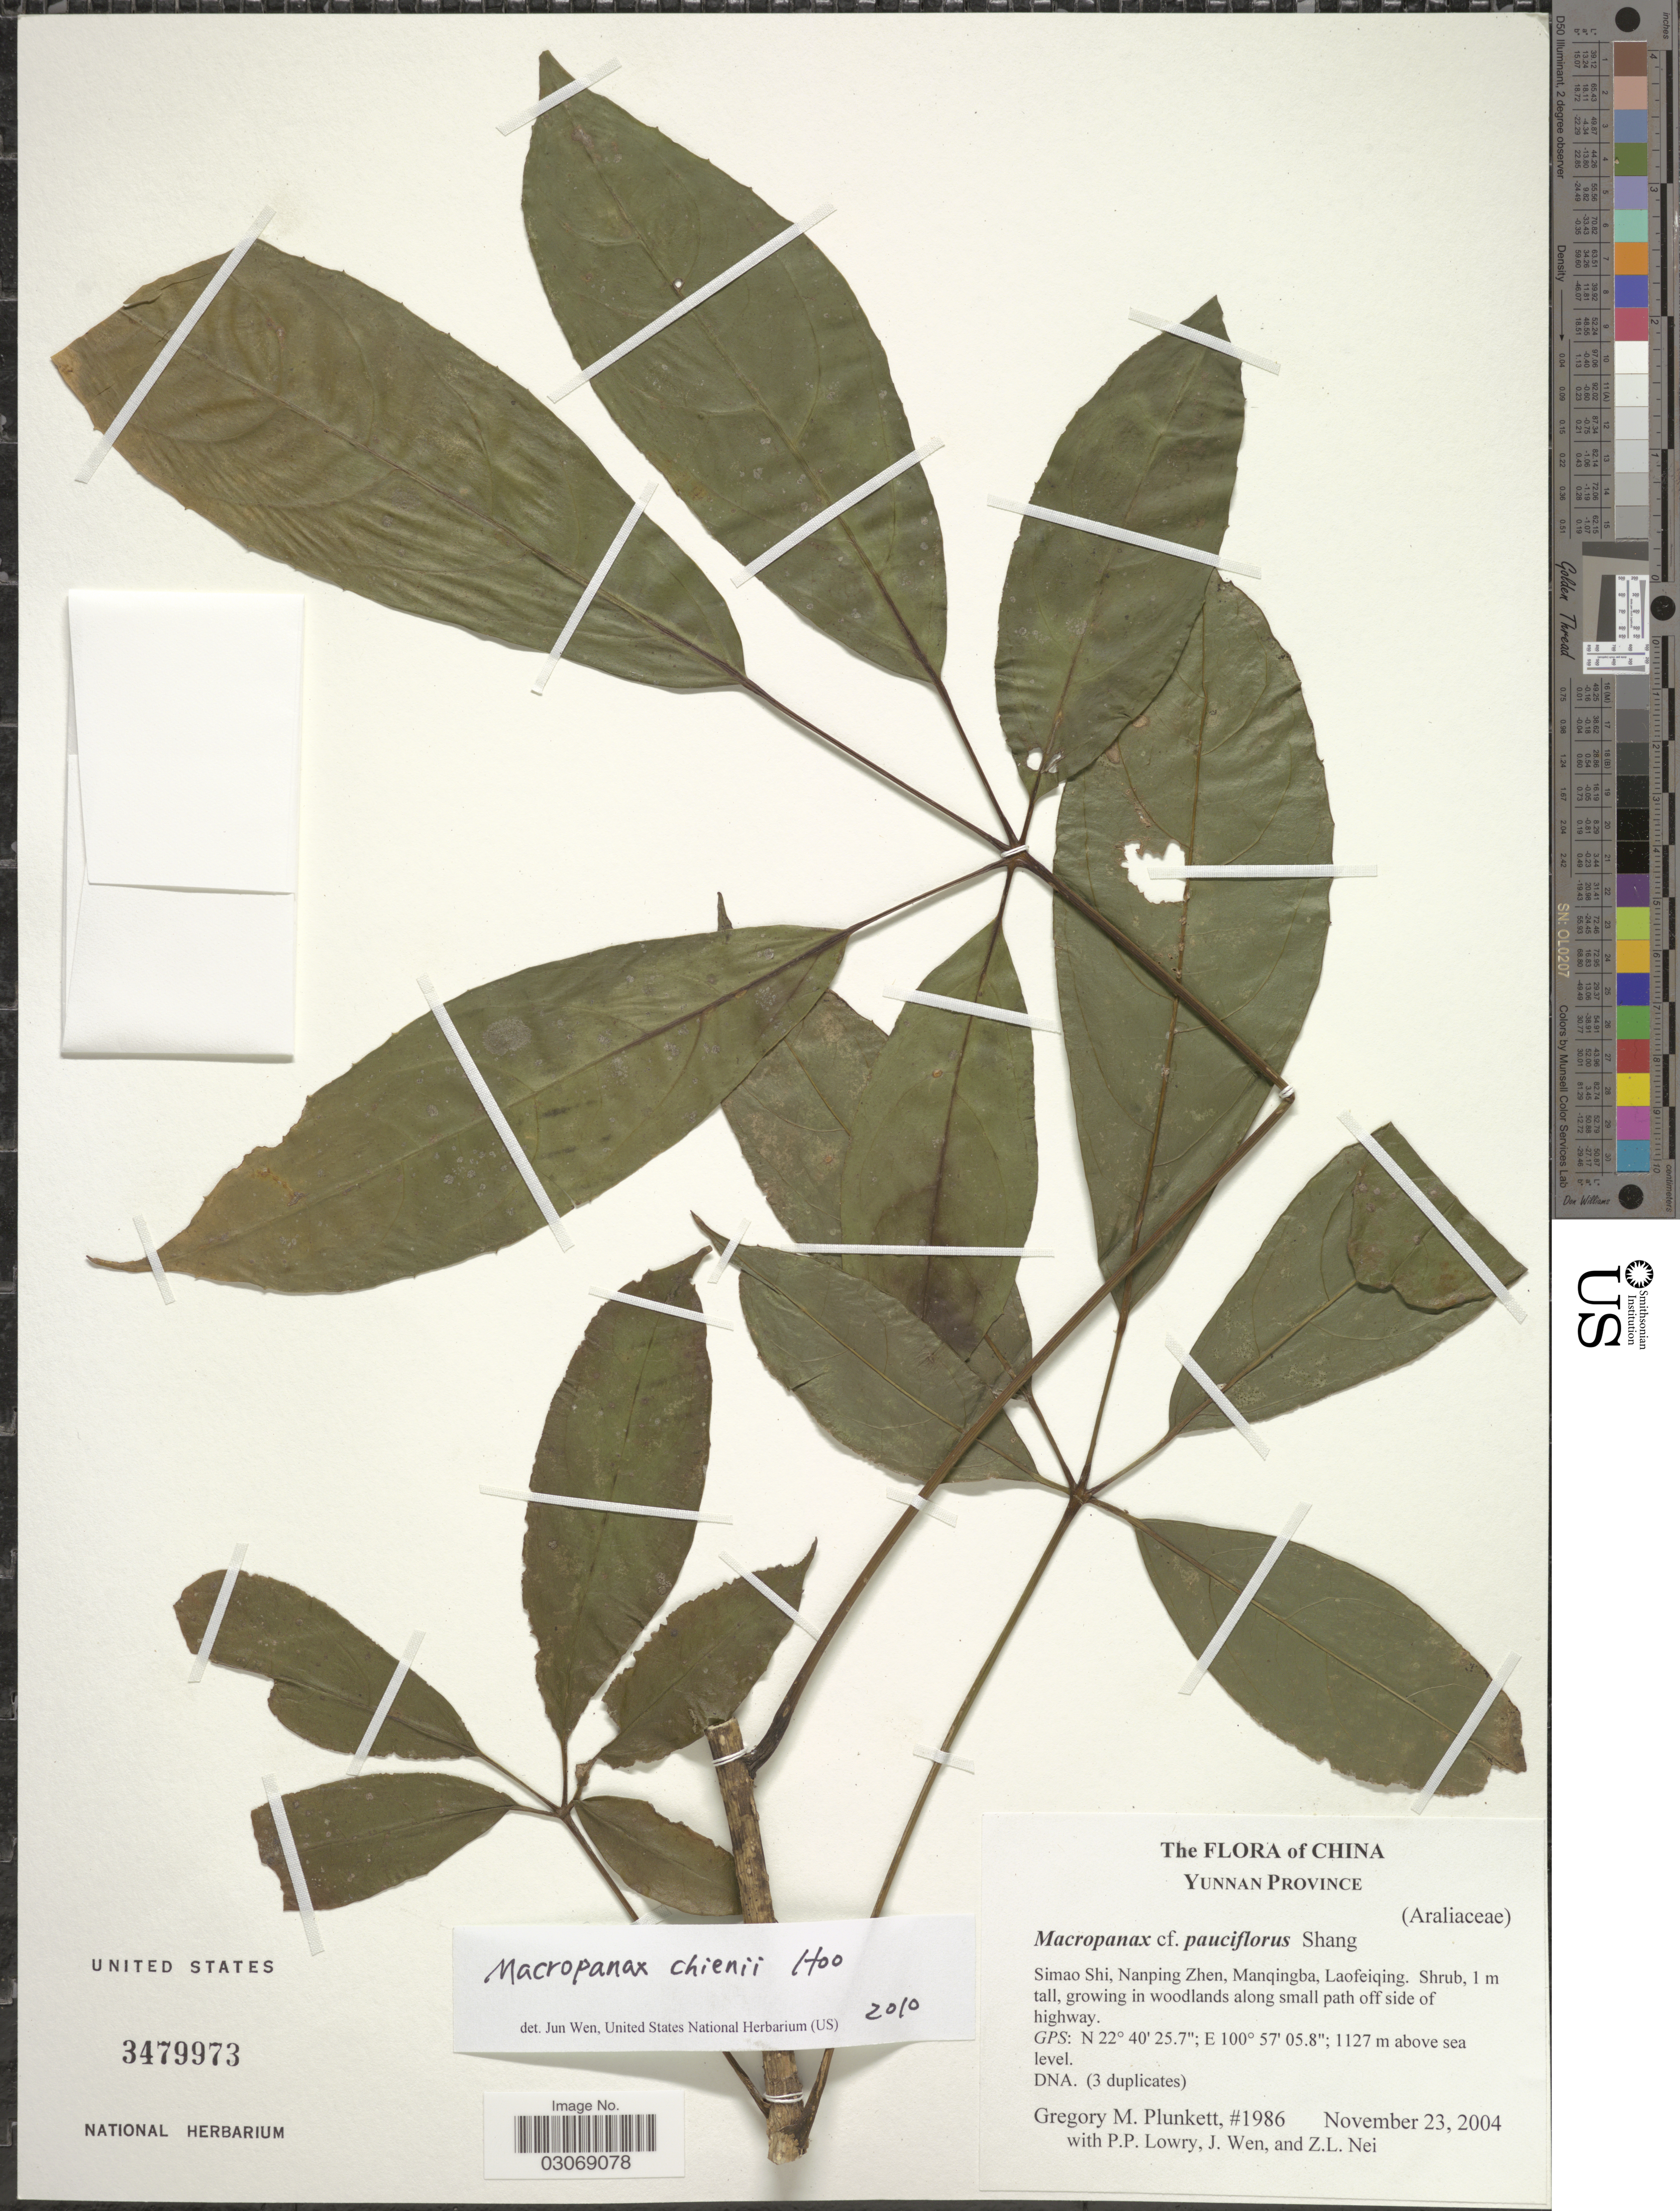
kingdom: Plantae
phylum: Tracheophyta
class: Magnoliopsida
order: Apiales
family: Araliaceae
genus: Macropanax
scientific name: Macropanax chienii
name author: C. Ho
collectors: G. M. Plunkett, P. Lowry, J. Wen & Z. Nei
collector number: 1986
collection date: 2004-11-23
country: China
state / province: Yunnan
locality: Simao Shi, Nanping Zhen, Manqingba, Laofeiqing, growing in woodlands along small path off side of highway.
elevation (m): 1127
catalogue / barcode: US 3479973